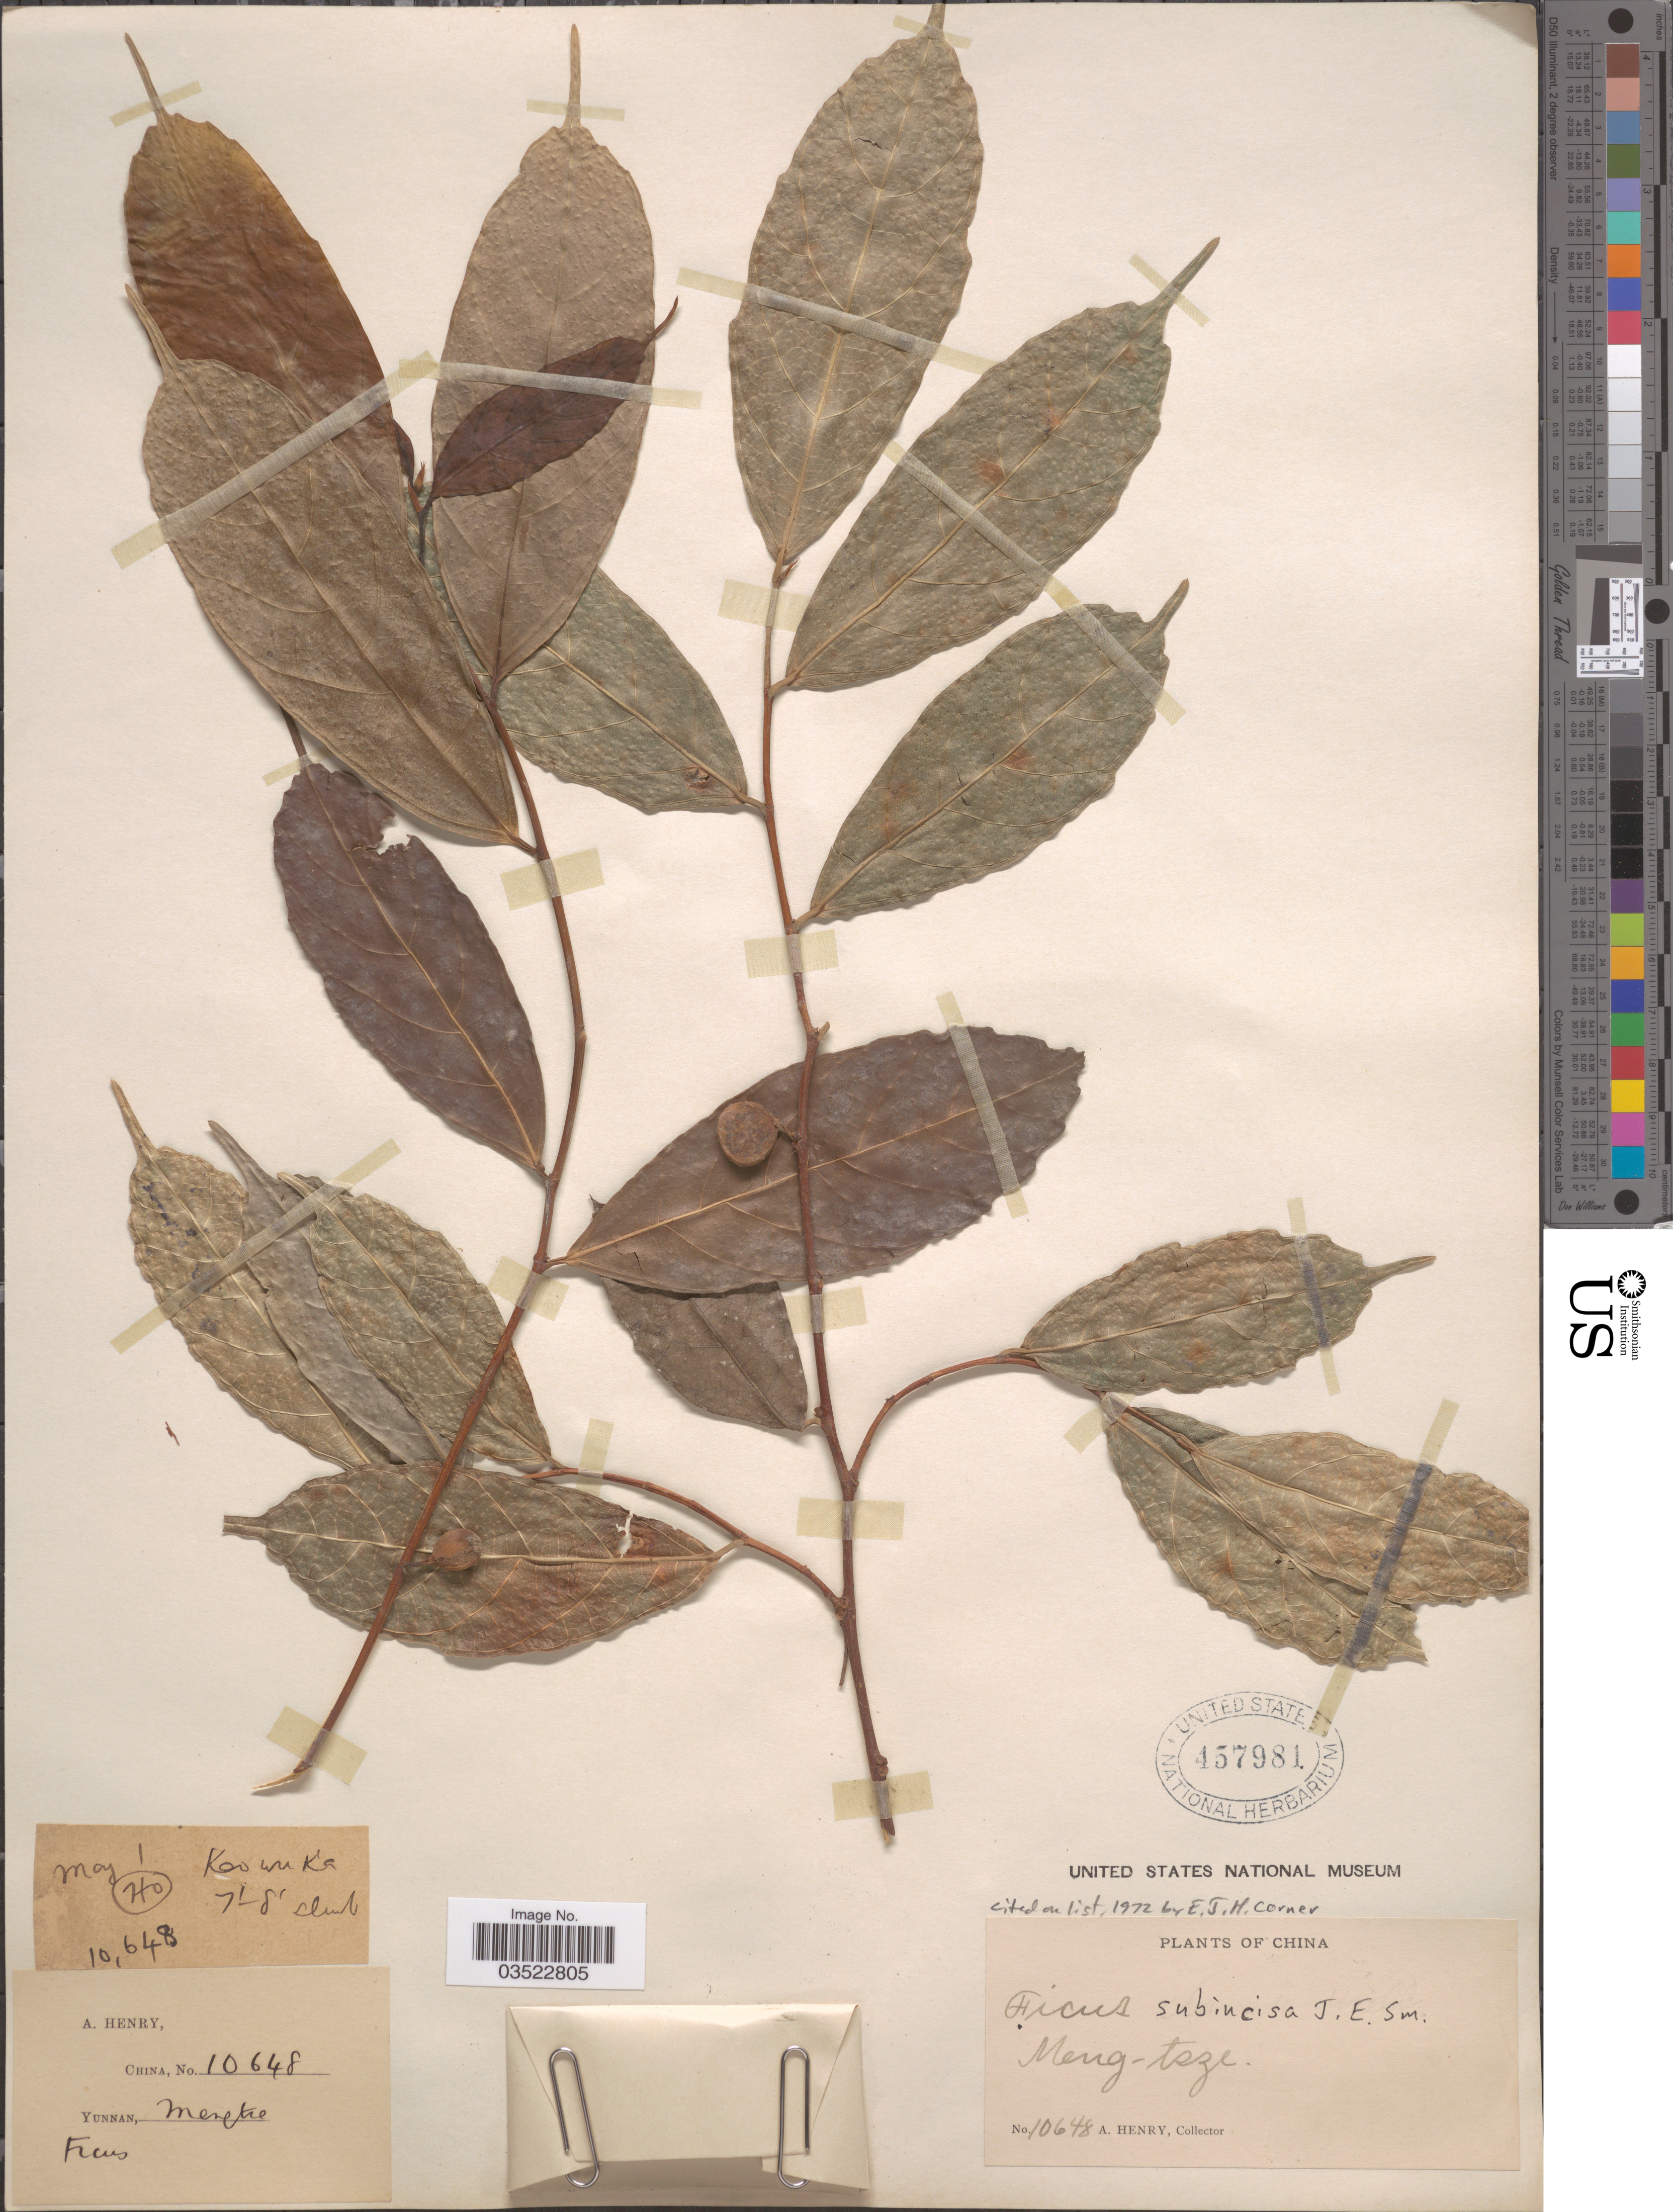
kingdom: Plantae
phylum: Tracheophyta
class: Magnoliopsida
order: Rosales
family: Moraceae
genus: Ficus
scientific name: Ficus subincisa var. subincisa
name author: Buch.-Ham. ex Sm.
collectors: A. Henry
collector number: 10648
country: China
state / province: Yunnan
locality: Meng-tsze.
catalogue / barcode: US 457981